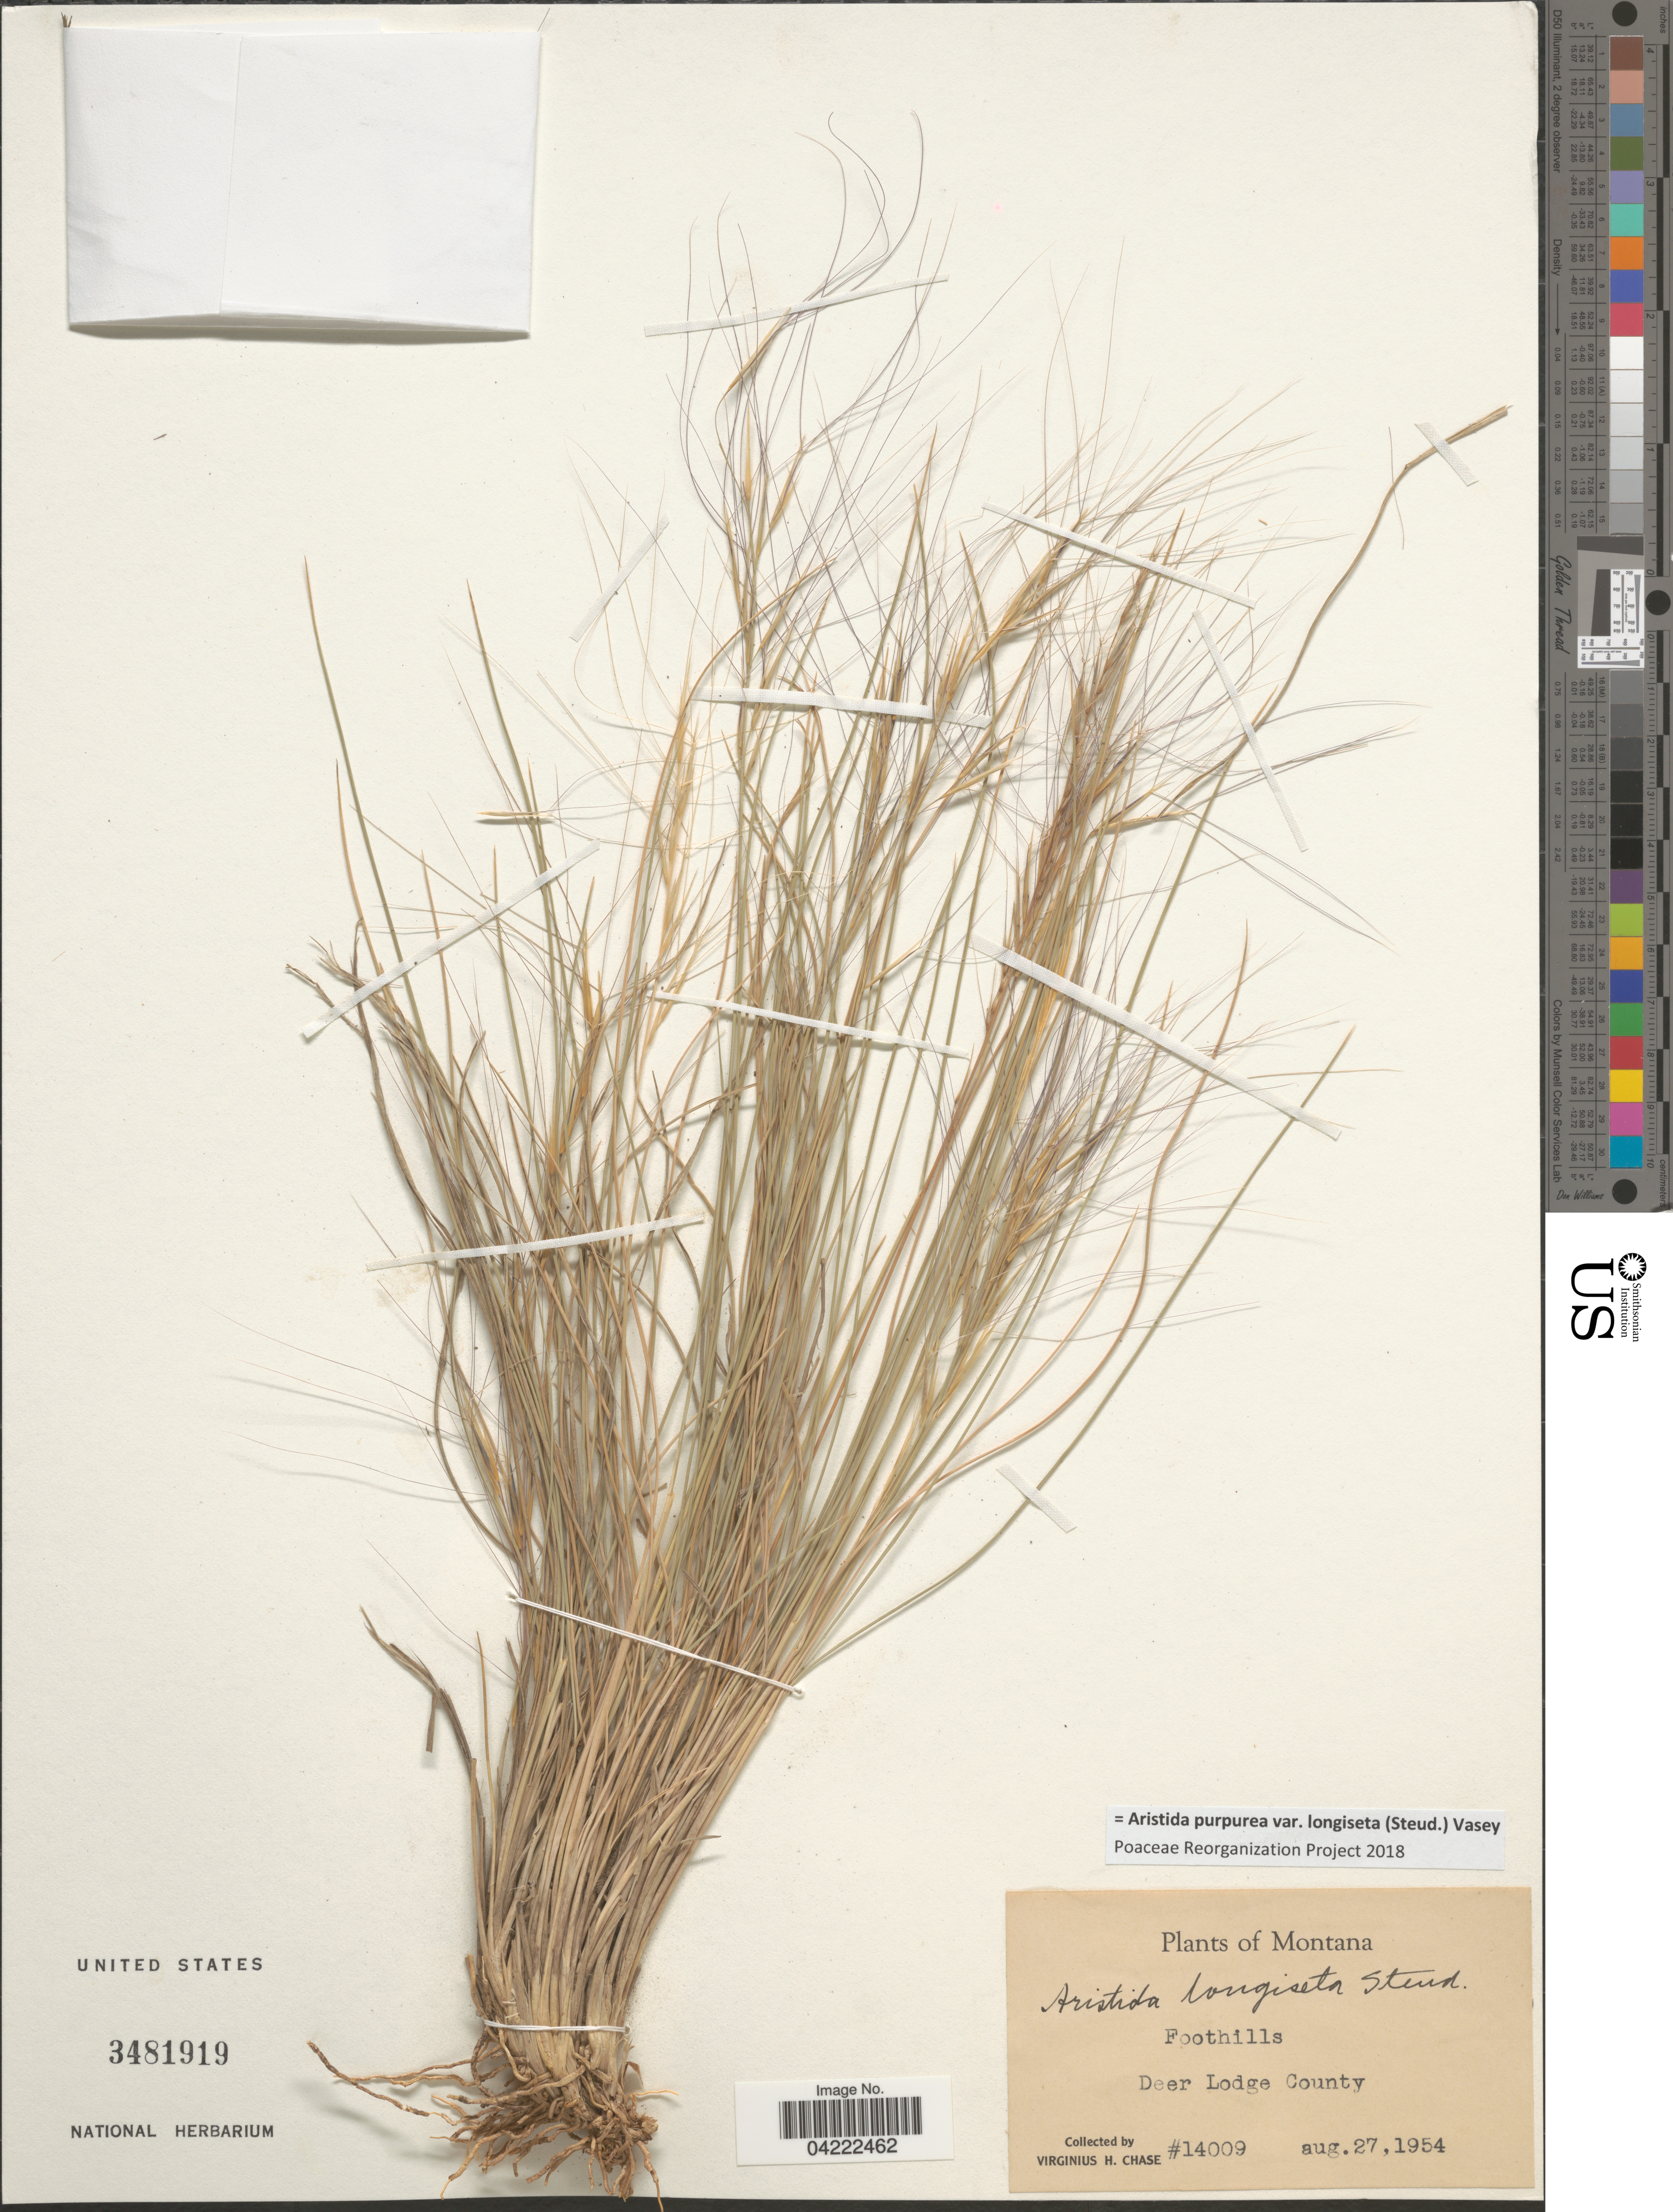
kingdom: Plantae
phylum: Tracheophyta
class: Liliopsida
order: Poales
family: Poaceae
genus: Aristida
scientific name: Aristida purpurea var. longiseta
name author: (Steud.) Vasey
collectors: V. H. Chase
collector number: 14009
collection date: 1954-08-27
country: United States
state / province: Montana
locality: Foothills Deer Lodge County.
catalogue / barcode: US 3481919